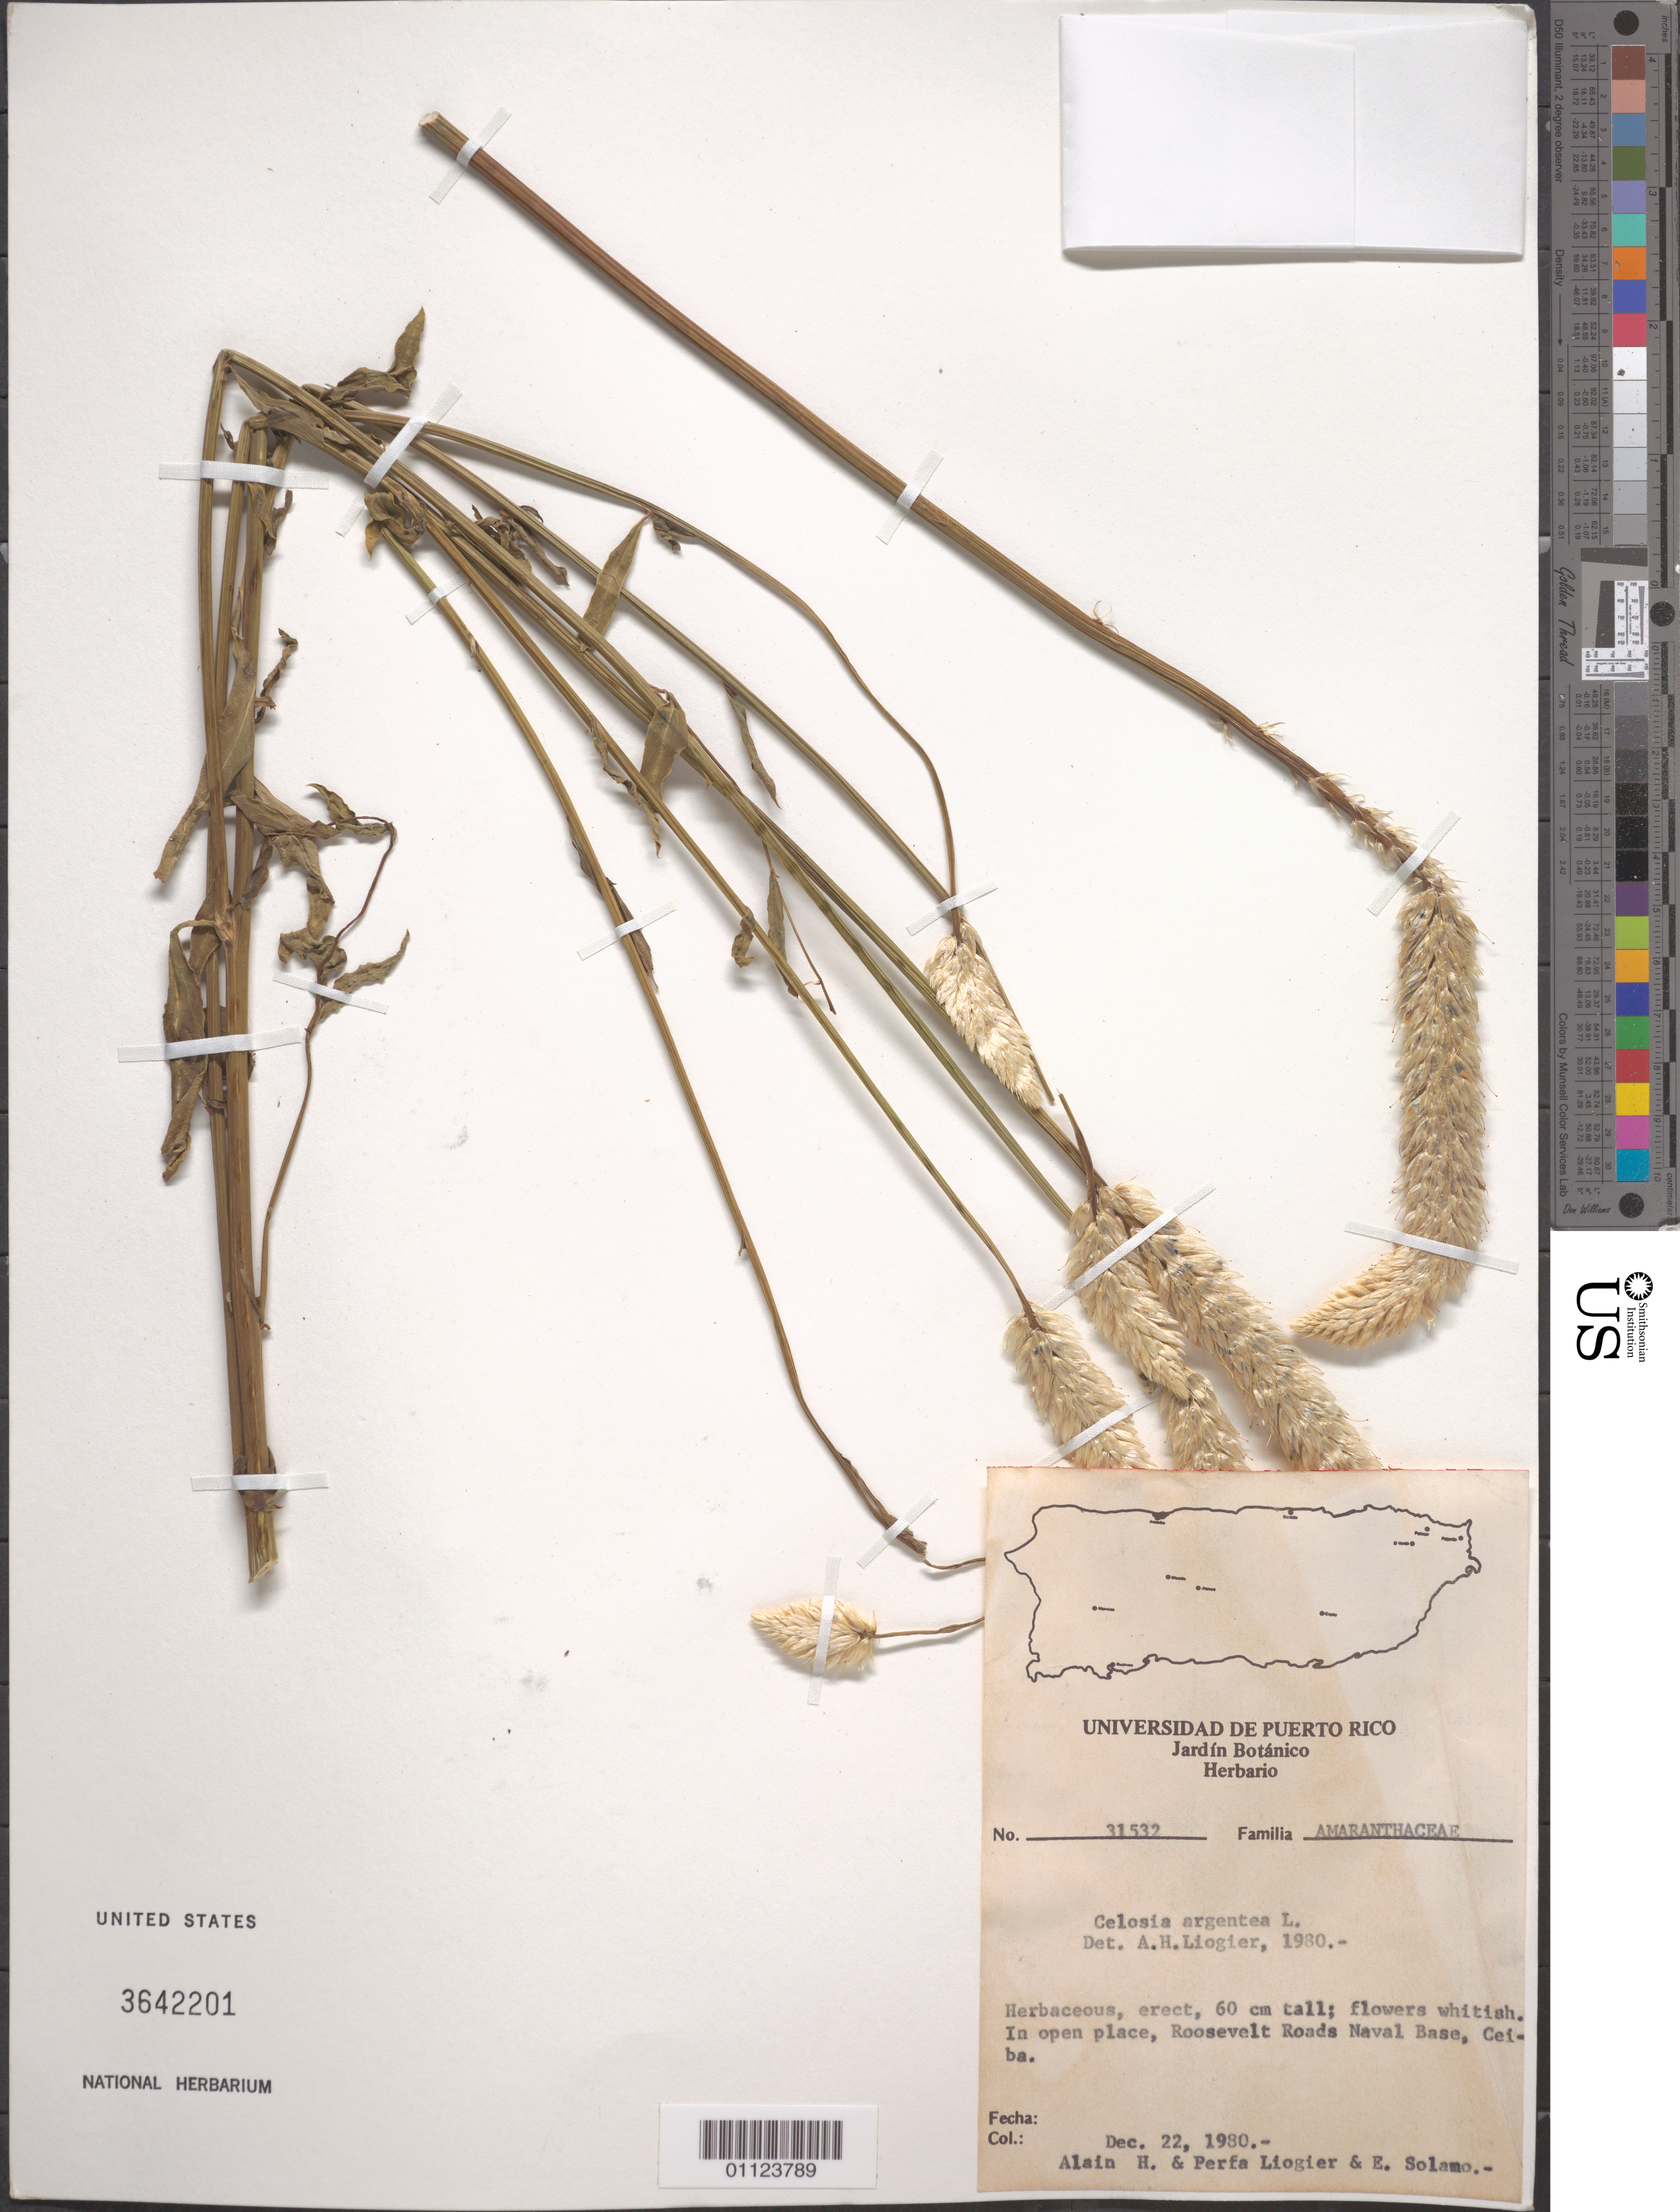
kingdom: Plantae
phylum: Tracheophyta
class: Magnoliopsida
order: Caryophyllales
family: Amaranthaceae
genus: Celosia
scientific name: Celosia argentea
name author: L.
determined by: Liogier, Alain H.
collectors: A. H. Liogier, M. P. Liogier & E. Solano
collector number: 31532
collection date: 1980-12-22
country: Puerto Rico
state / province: Ceiba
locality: Roosevelt Roads Naval Base, Ceiba.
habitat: In open place.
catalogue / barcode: US 3642201